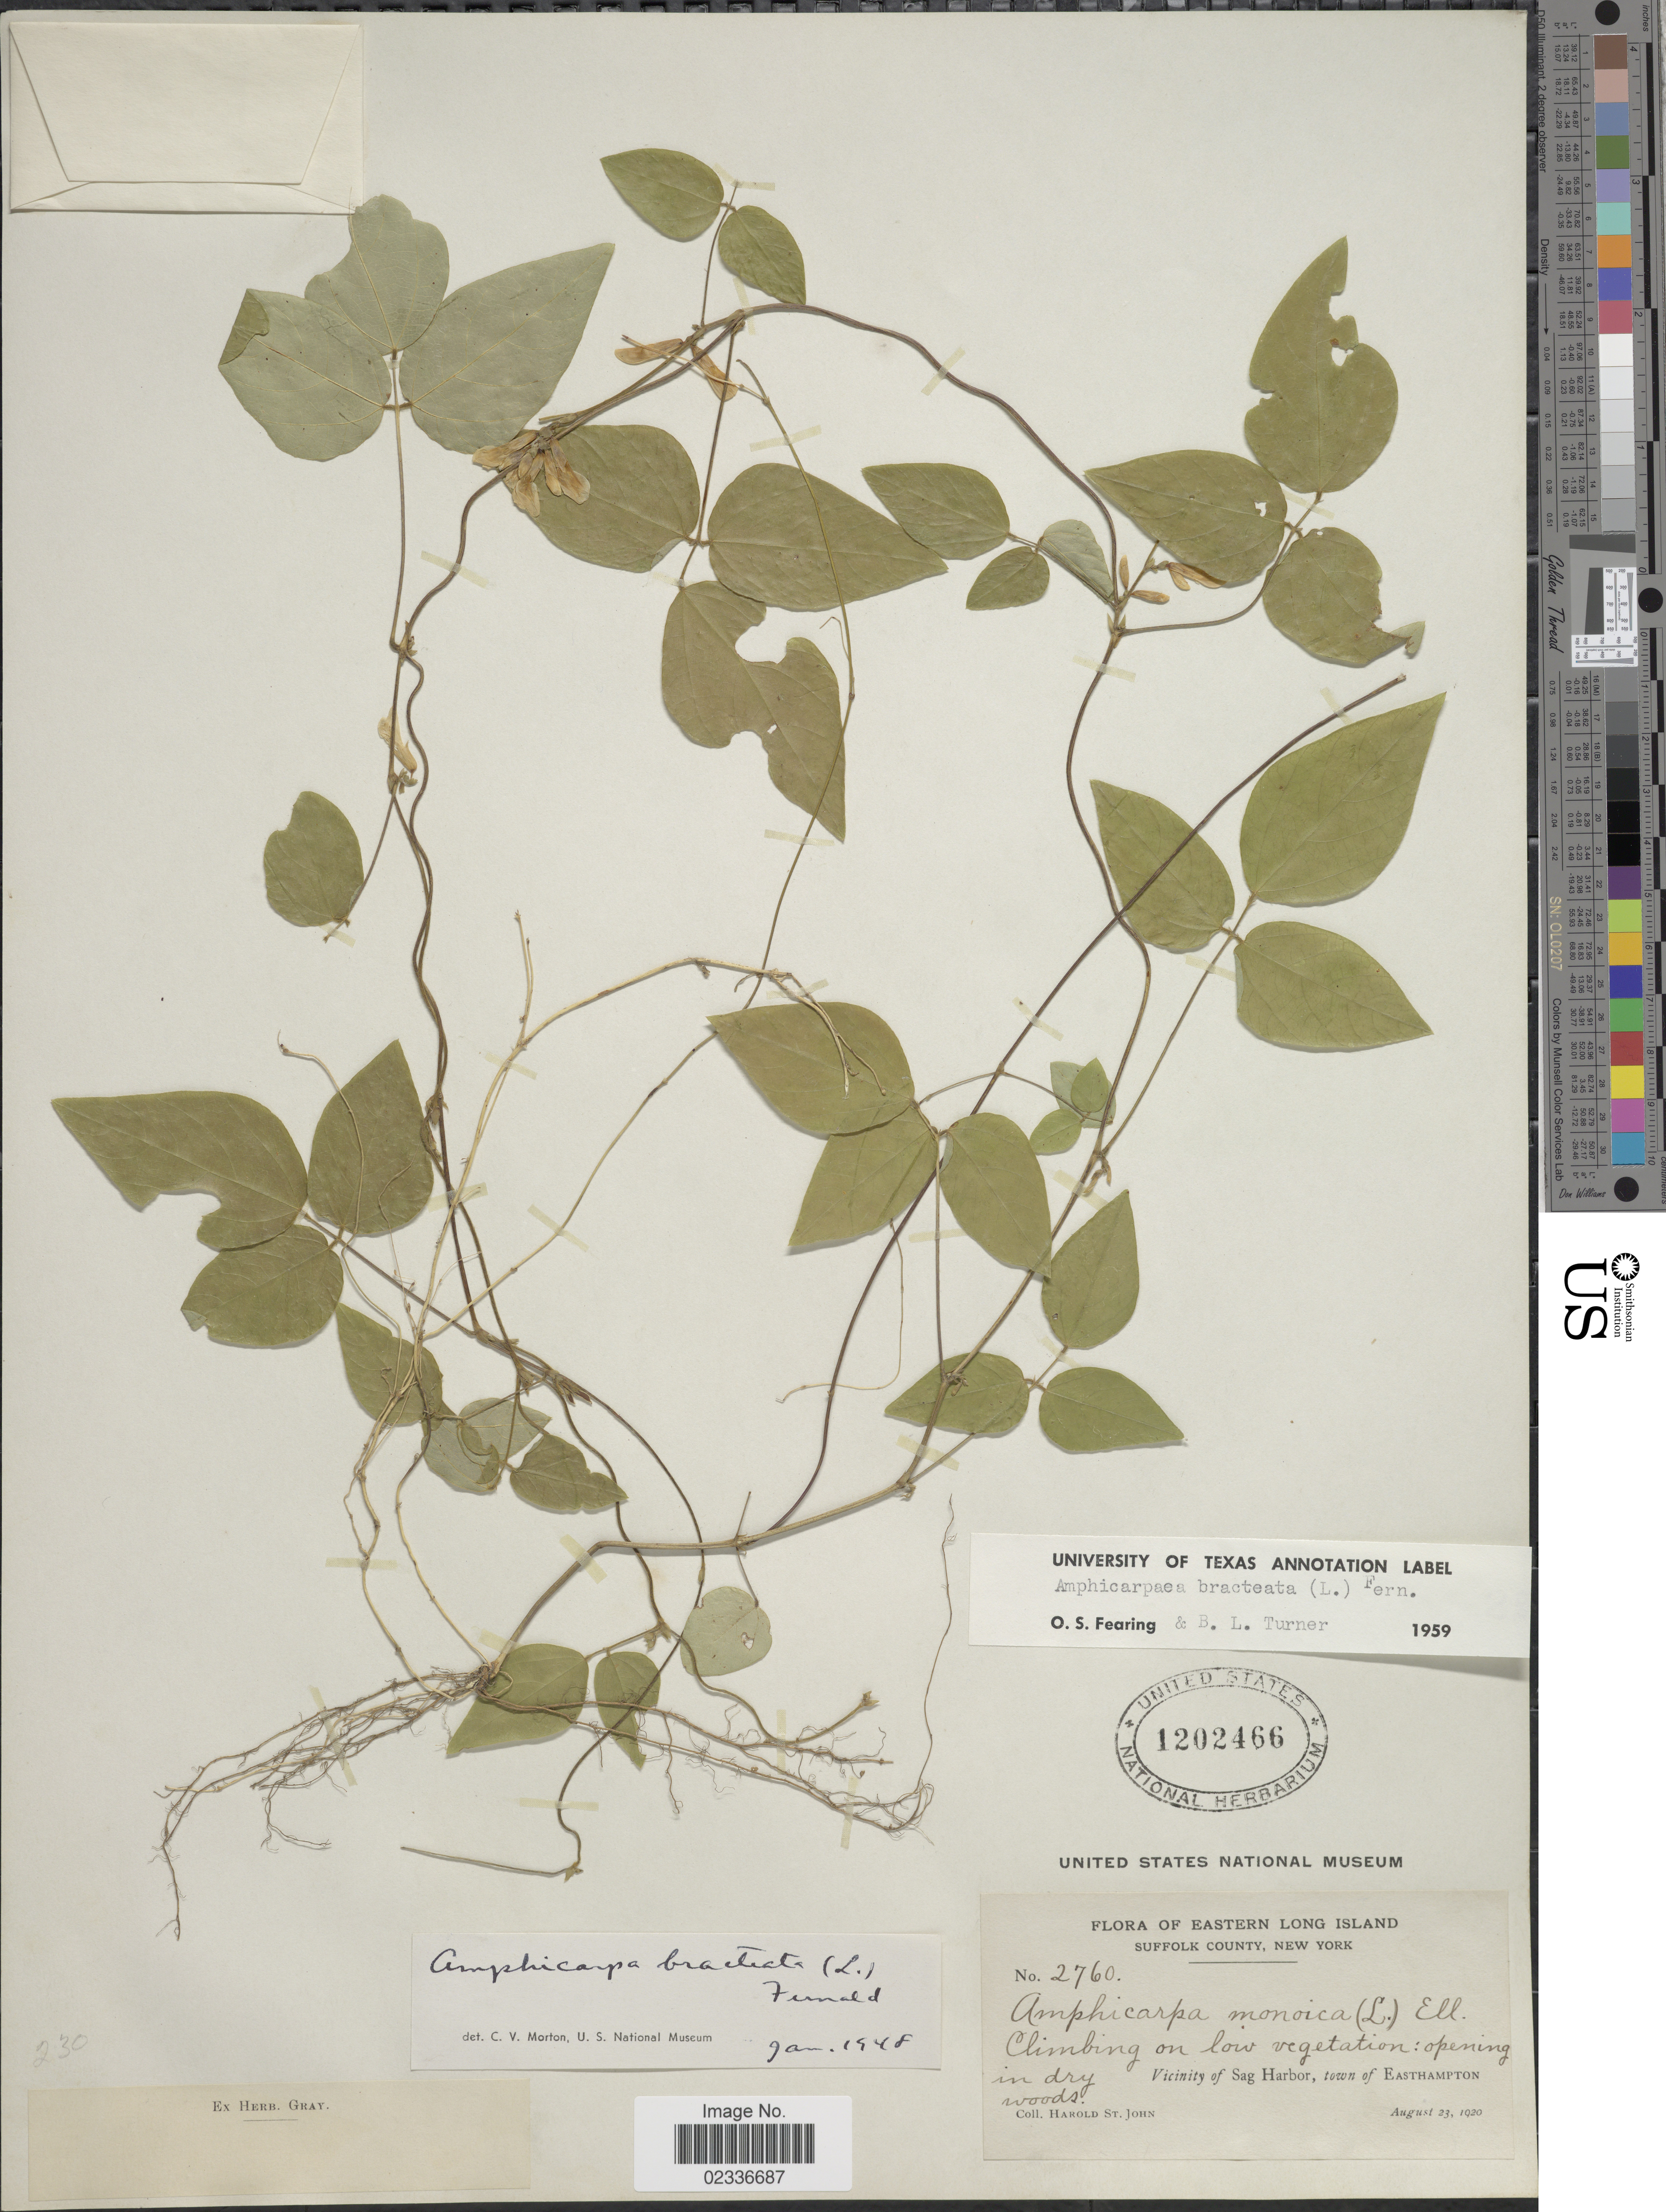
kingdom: Plantae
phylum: Tracheophyta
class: Magnoliopsida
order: Fabales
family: Fabaceae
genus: Amphicarpaea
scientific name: Amphicarpaea bracteata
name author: (L.) Fernald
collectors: H. St. John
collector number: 2760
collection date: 1920-08-23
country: United States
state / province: New York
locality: Eastern Long Island, climbing on low vegetation: opening in dry woods, vicinity of Sag Harbor, town of Easthampton, Suffolk County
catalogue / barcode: US 1202466